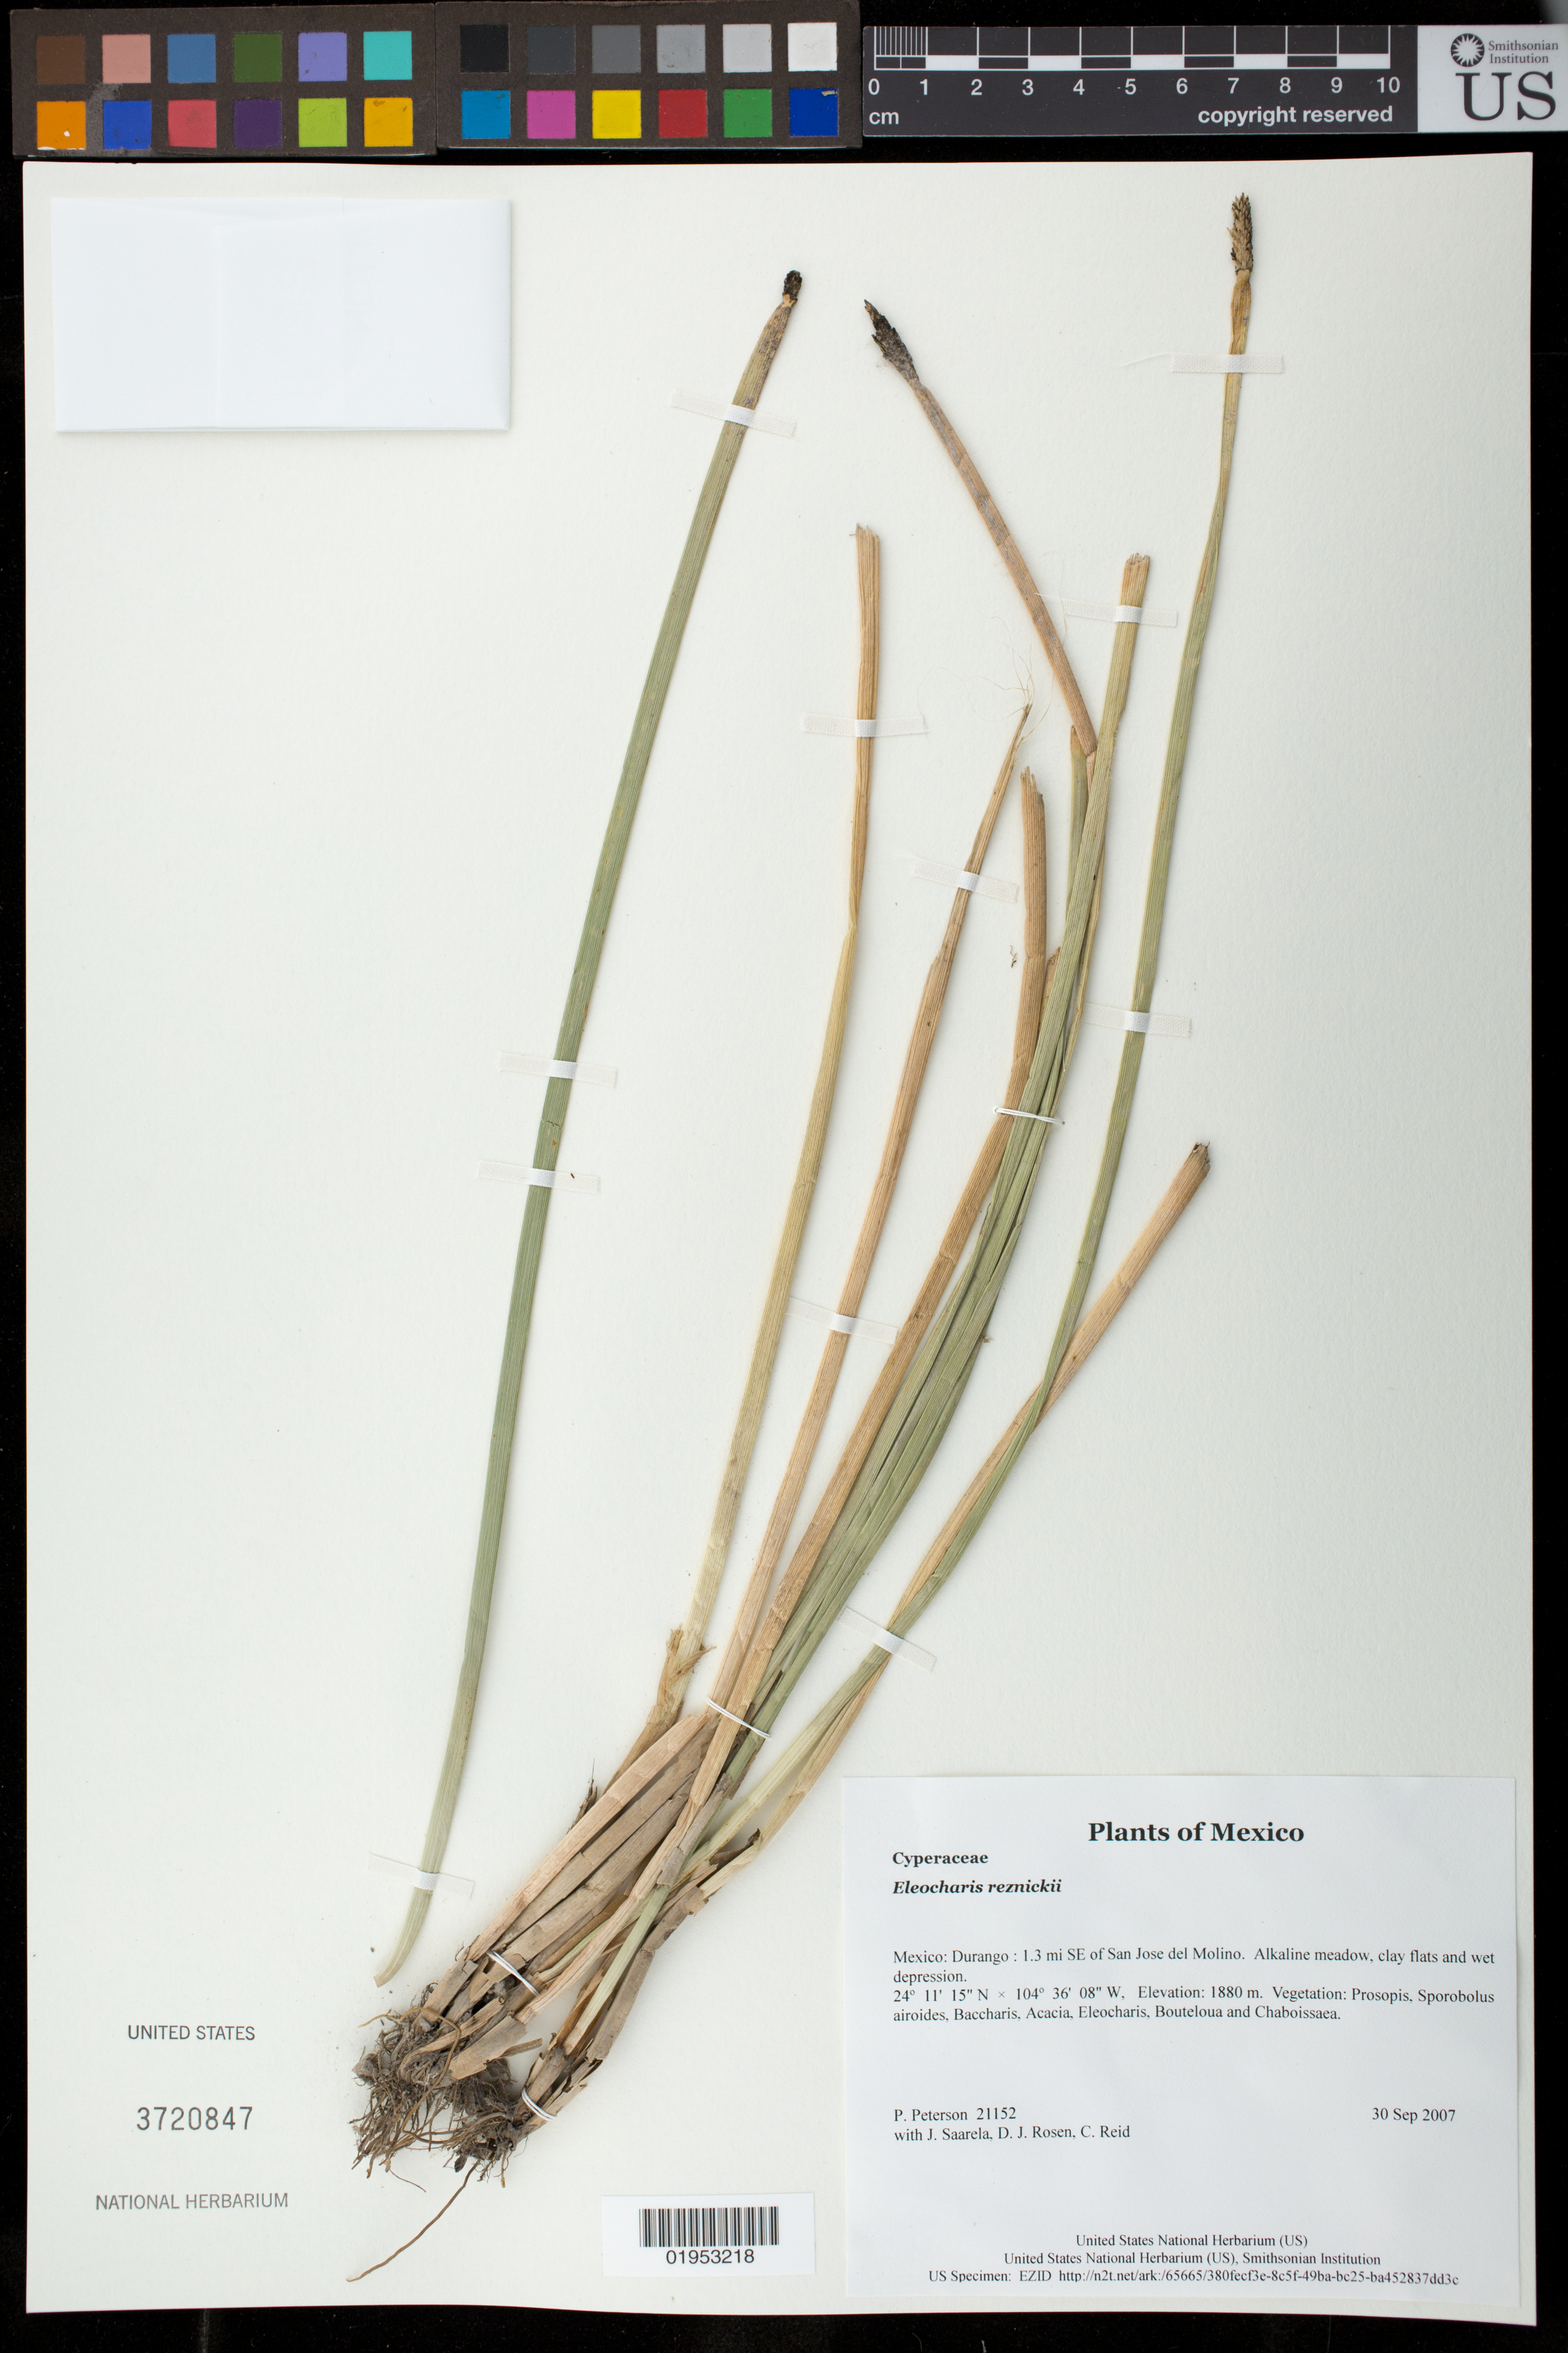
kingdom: Plantae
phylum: Tracheophyta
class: Liliopsida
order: Poales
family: Cyperaceae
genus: Eleocharis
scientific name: Eleocharis reznicekii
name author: S. González et al.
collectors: P. M. Peterson, J. Saarela, D. J. Rosen & C. Reid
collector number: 21152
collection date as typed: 30 Sep 2007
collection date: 2007-09-30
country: Mexico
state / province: Durango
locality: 1.3 mi SE of San Jose del Molino. Alkaline meadow, clay flats and wet depression.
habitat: Vegetation: Prosopis, Sporobolus airoides, Baccharis, Acacia, Eleocharis, Bouteloua and Chaboissaea.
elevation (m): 1880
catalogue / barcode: US 3720847